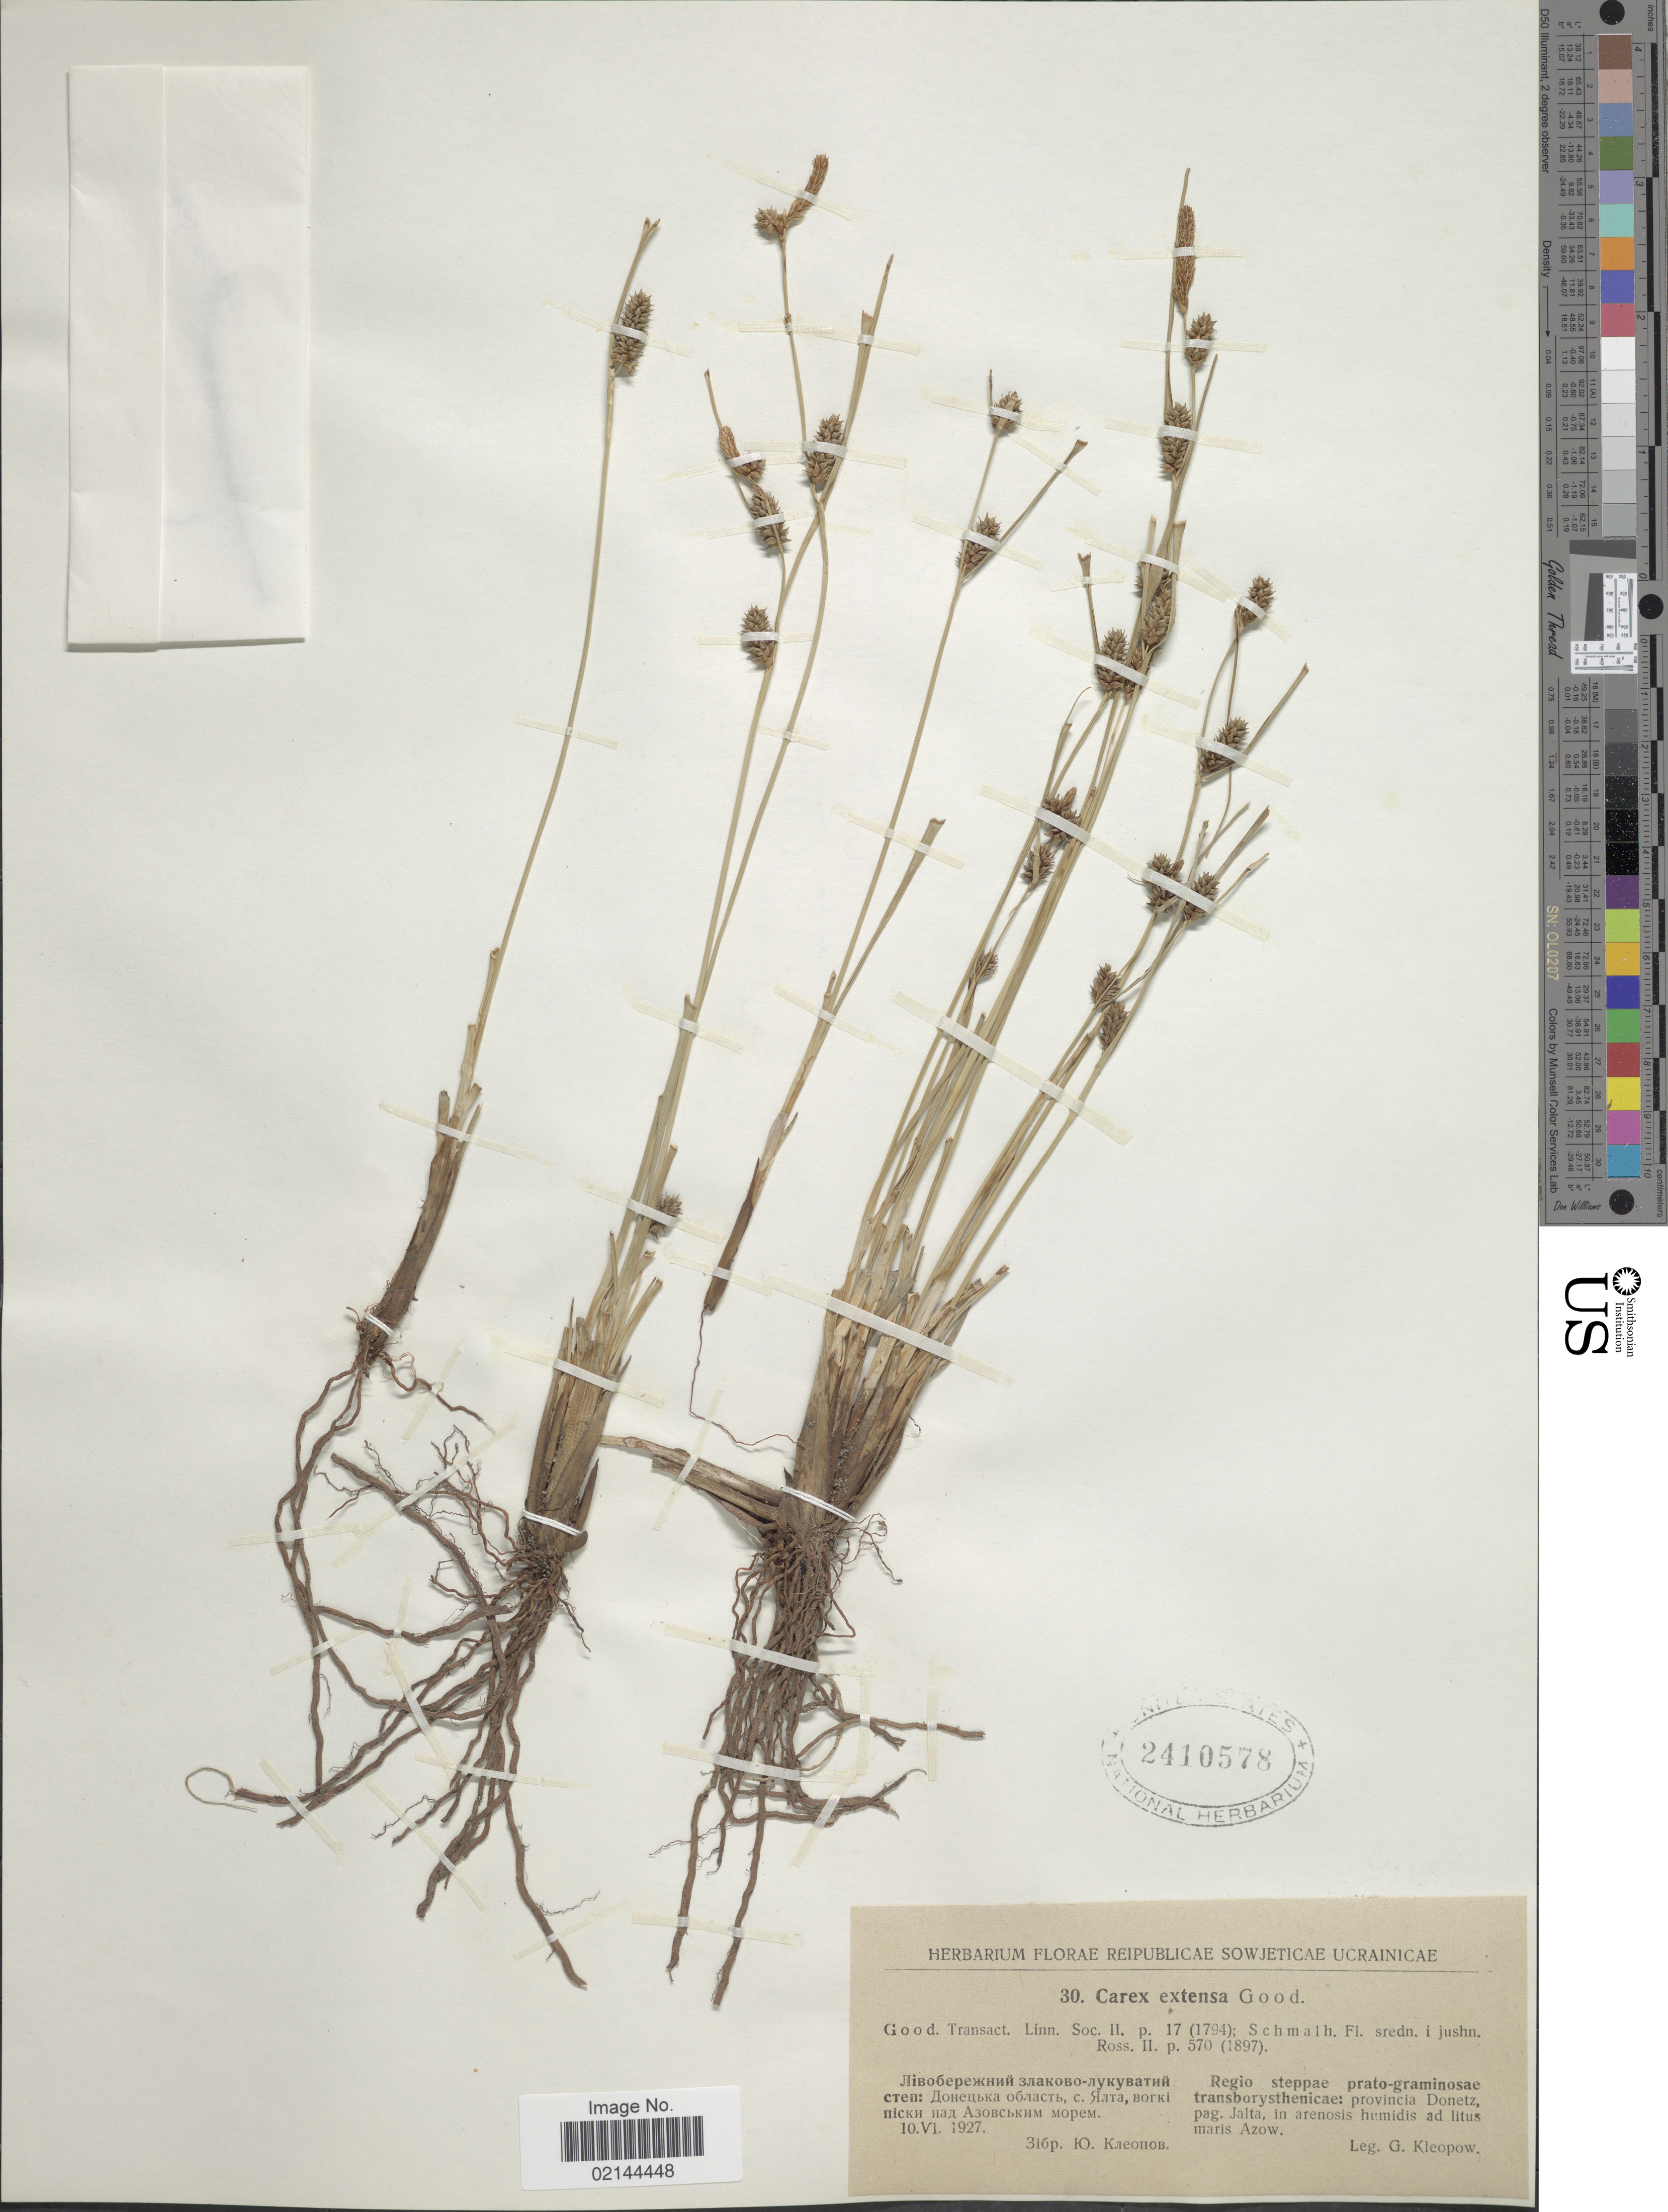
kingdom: Plantae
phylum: Tracheophyta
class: Liliopsida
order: Poales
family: Cyperaceae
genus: Carex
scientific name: Carex extensa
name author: Gooden.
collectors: G. Kleopow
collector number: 30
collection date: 1927-06-10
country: Ukraine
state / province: Donets'k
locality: Reipublicae Sowjeticae Uricarinicae. Regio steppae prato-graminosae transborysthenicae: provincia Donetz, pag. Jalta, in arenosis humidis ad litus maris Azow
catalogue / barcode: US 2410578